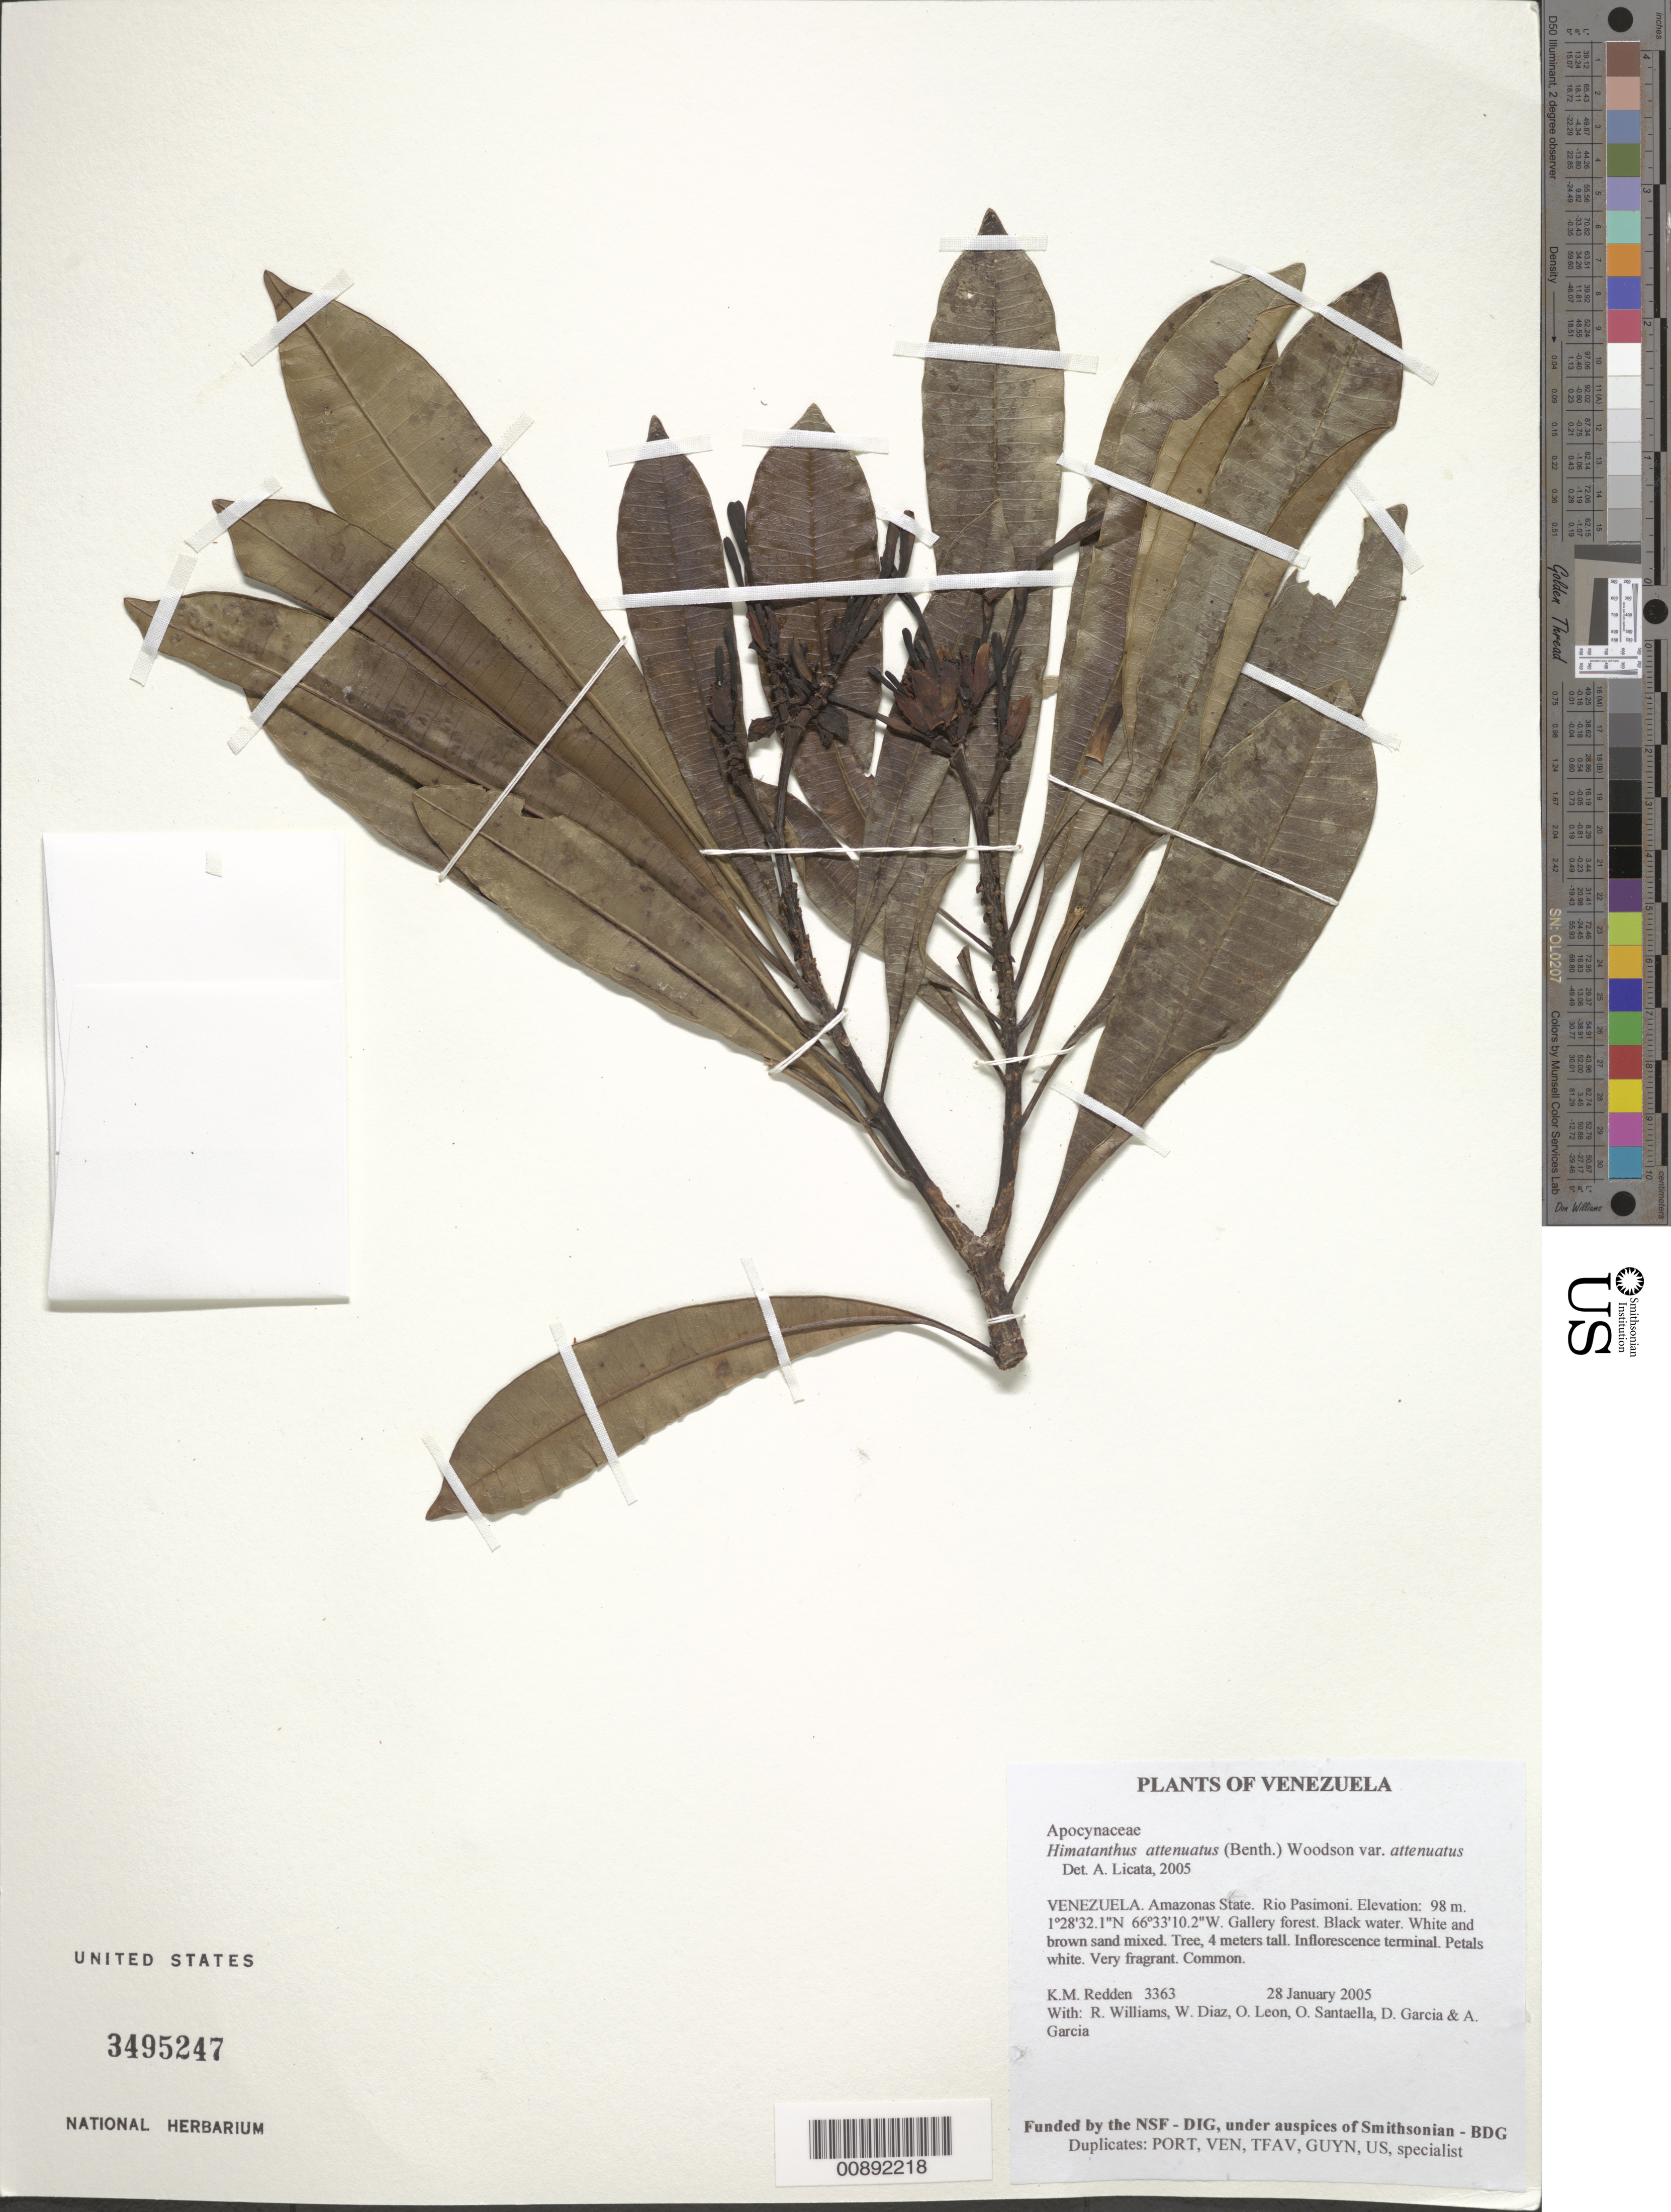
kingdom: Plantae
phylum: Tracheophyta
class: Magnoliopsida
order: Gentianales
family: Apocynaceae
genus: Himatanthus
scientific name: Himatanthus attenuatus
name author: (Benth.) Woodson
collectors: K. M. Redden, R. Williams, W. Díaz P., O. León & et al.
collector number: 3363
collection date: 2005-01-28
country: Venezuela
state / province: Amazonas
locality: Rio Pasimoni.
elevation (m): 98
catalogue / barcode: US 3495247